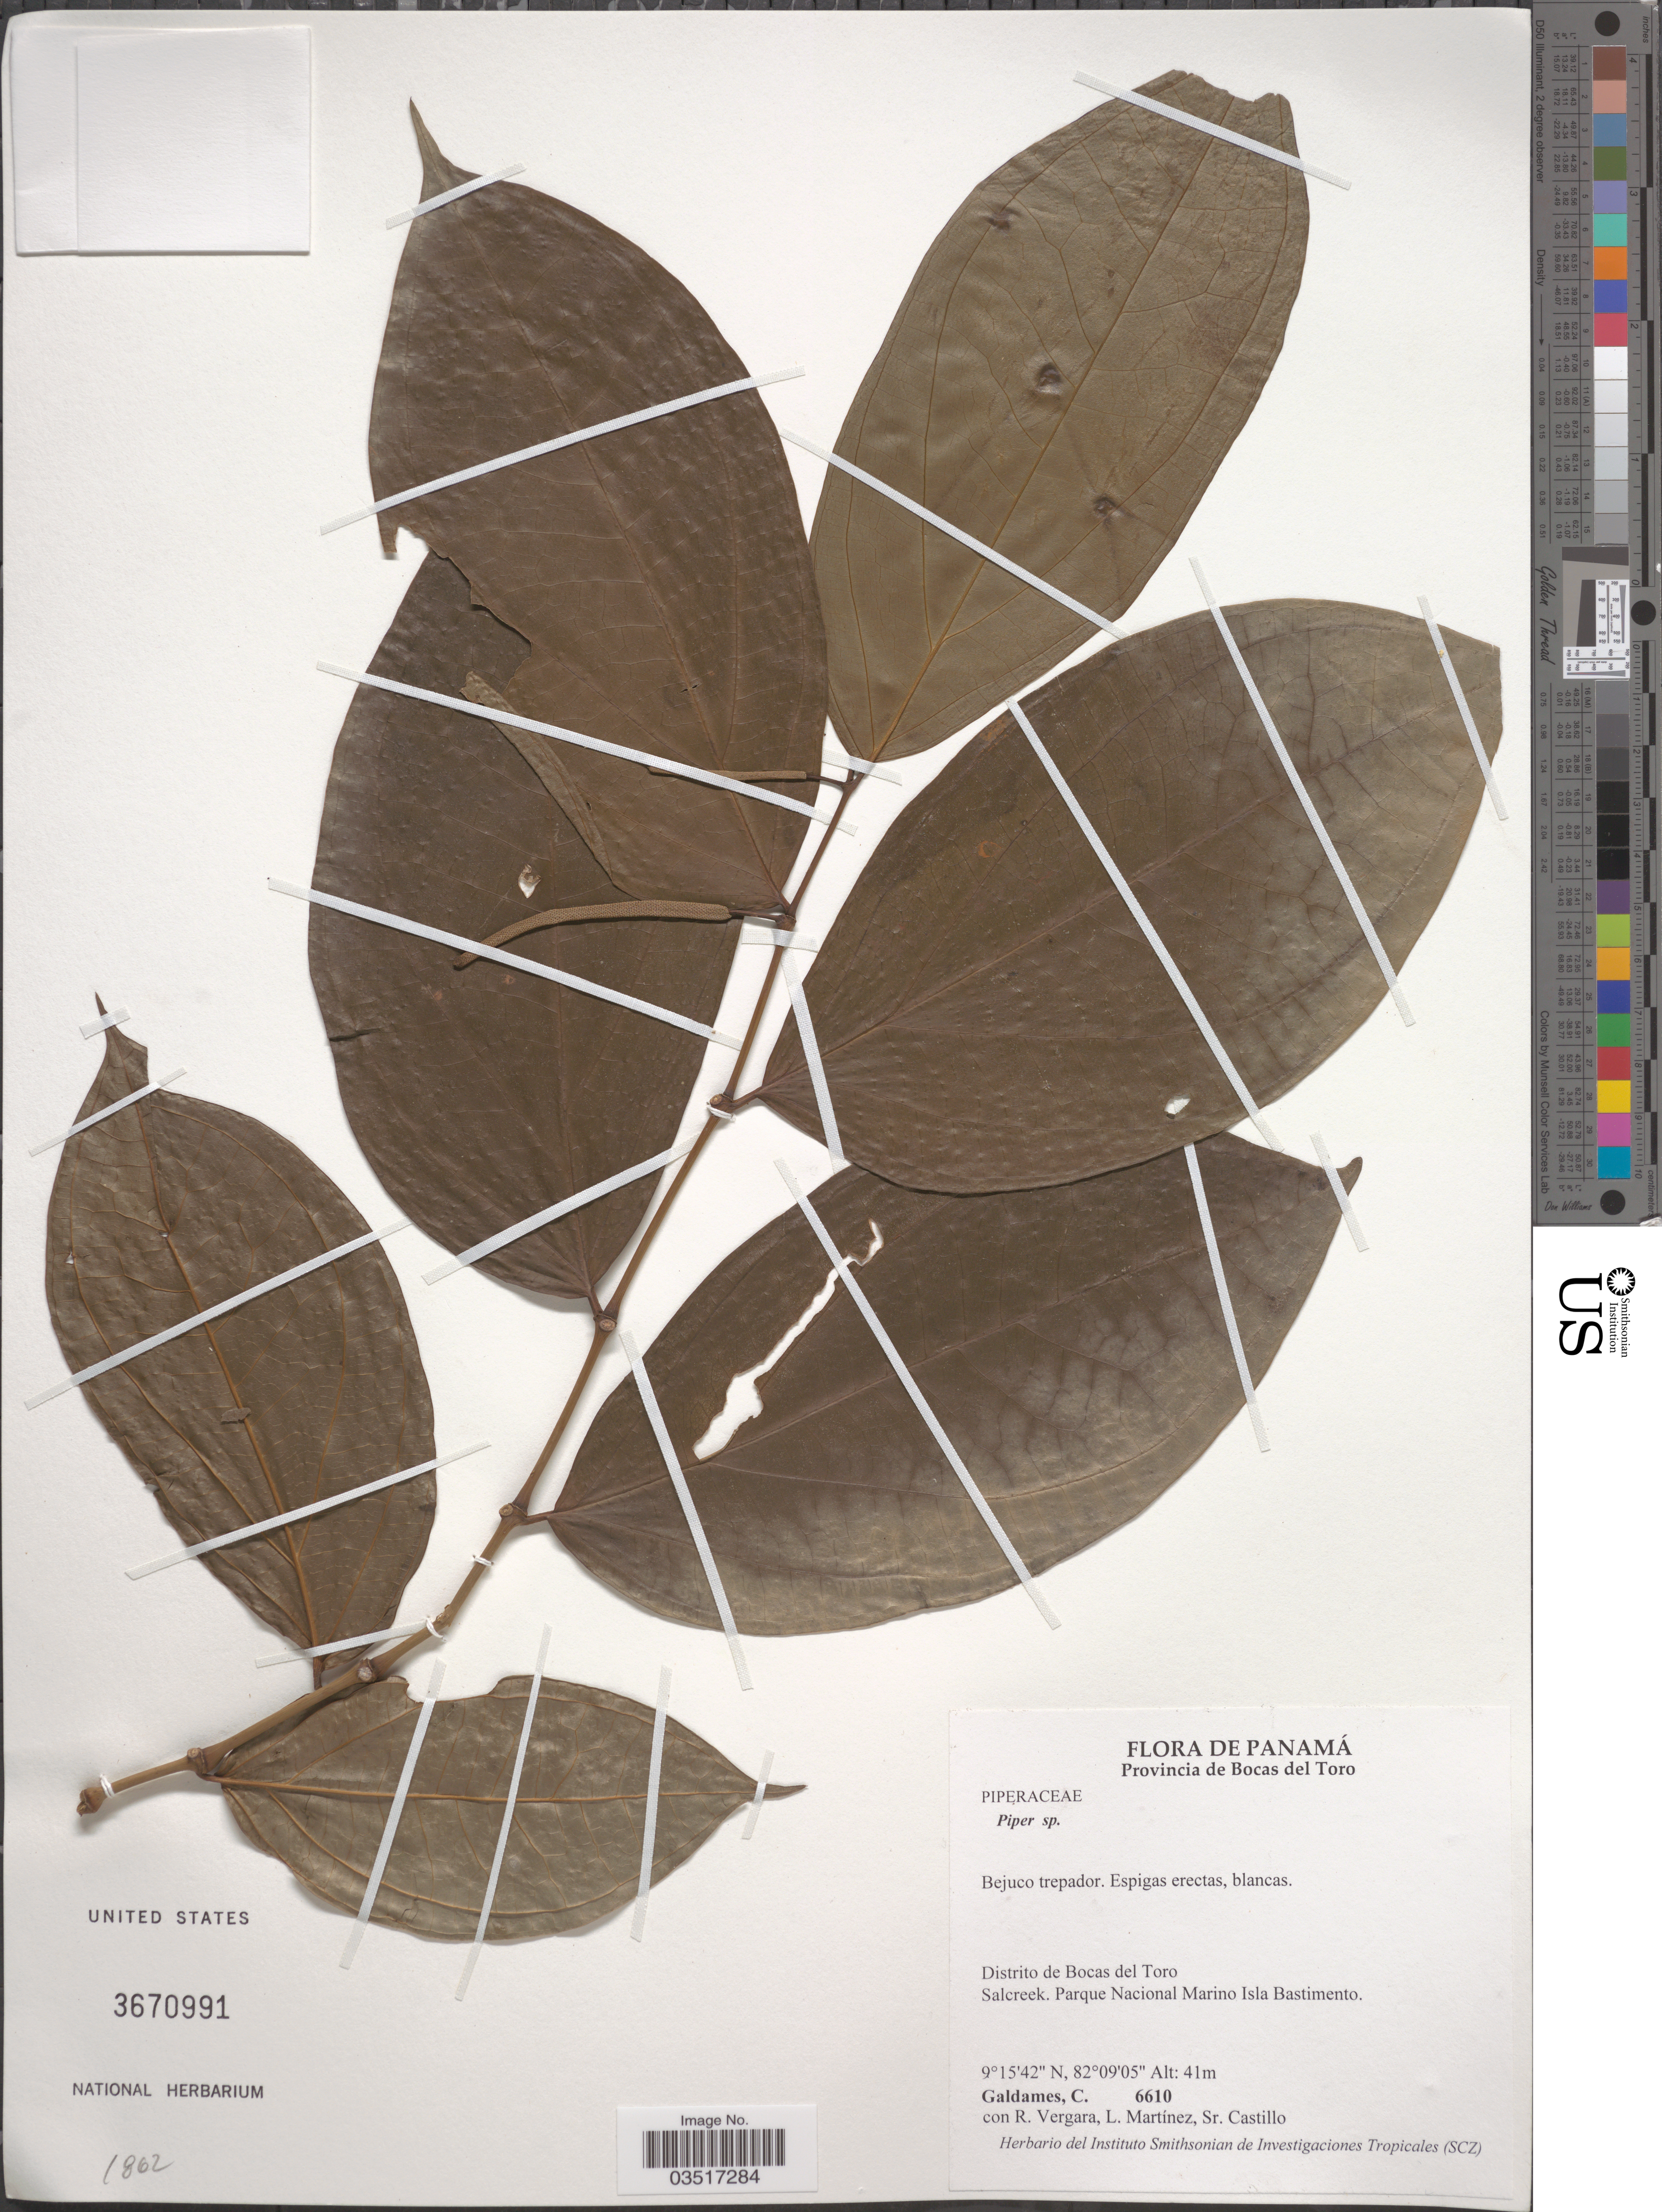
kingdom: Plantae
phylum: Tracheophyta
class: Magnoliopsida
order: Piperales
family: Piperaceae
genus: Piper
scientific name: Piper sp.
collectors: C. Galdames, R. Vergara, L. Martínez & Sr. Castillo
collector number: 6610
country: Panama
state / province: Bocas del Toro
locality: Distrito de Bocas del Toro. Salcreek. Parque Nacional Marino Isla Bastimento.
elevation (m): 41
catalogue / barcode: US 3670991